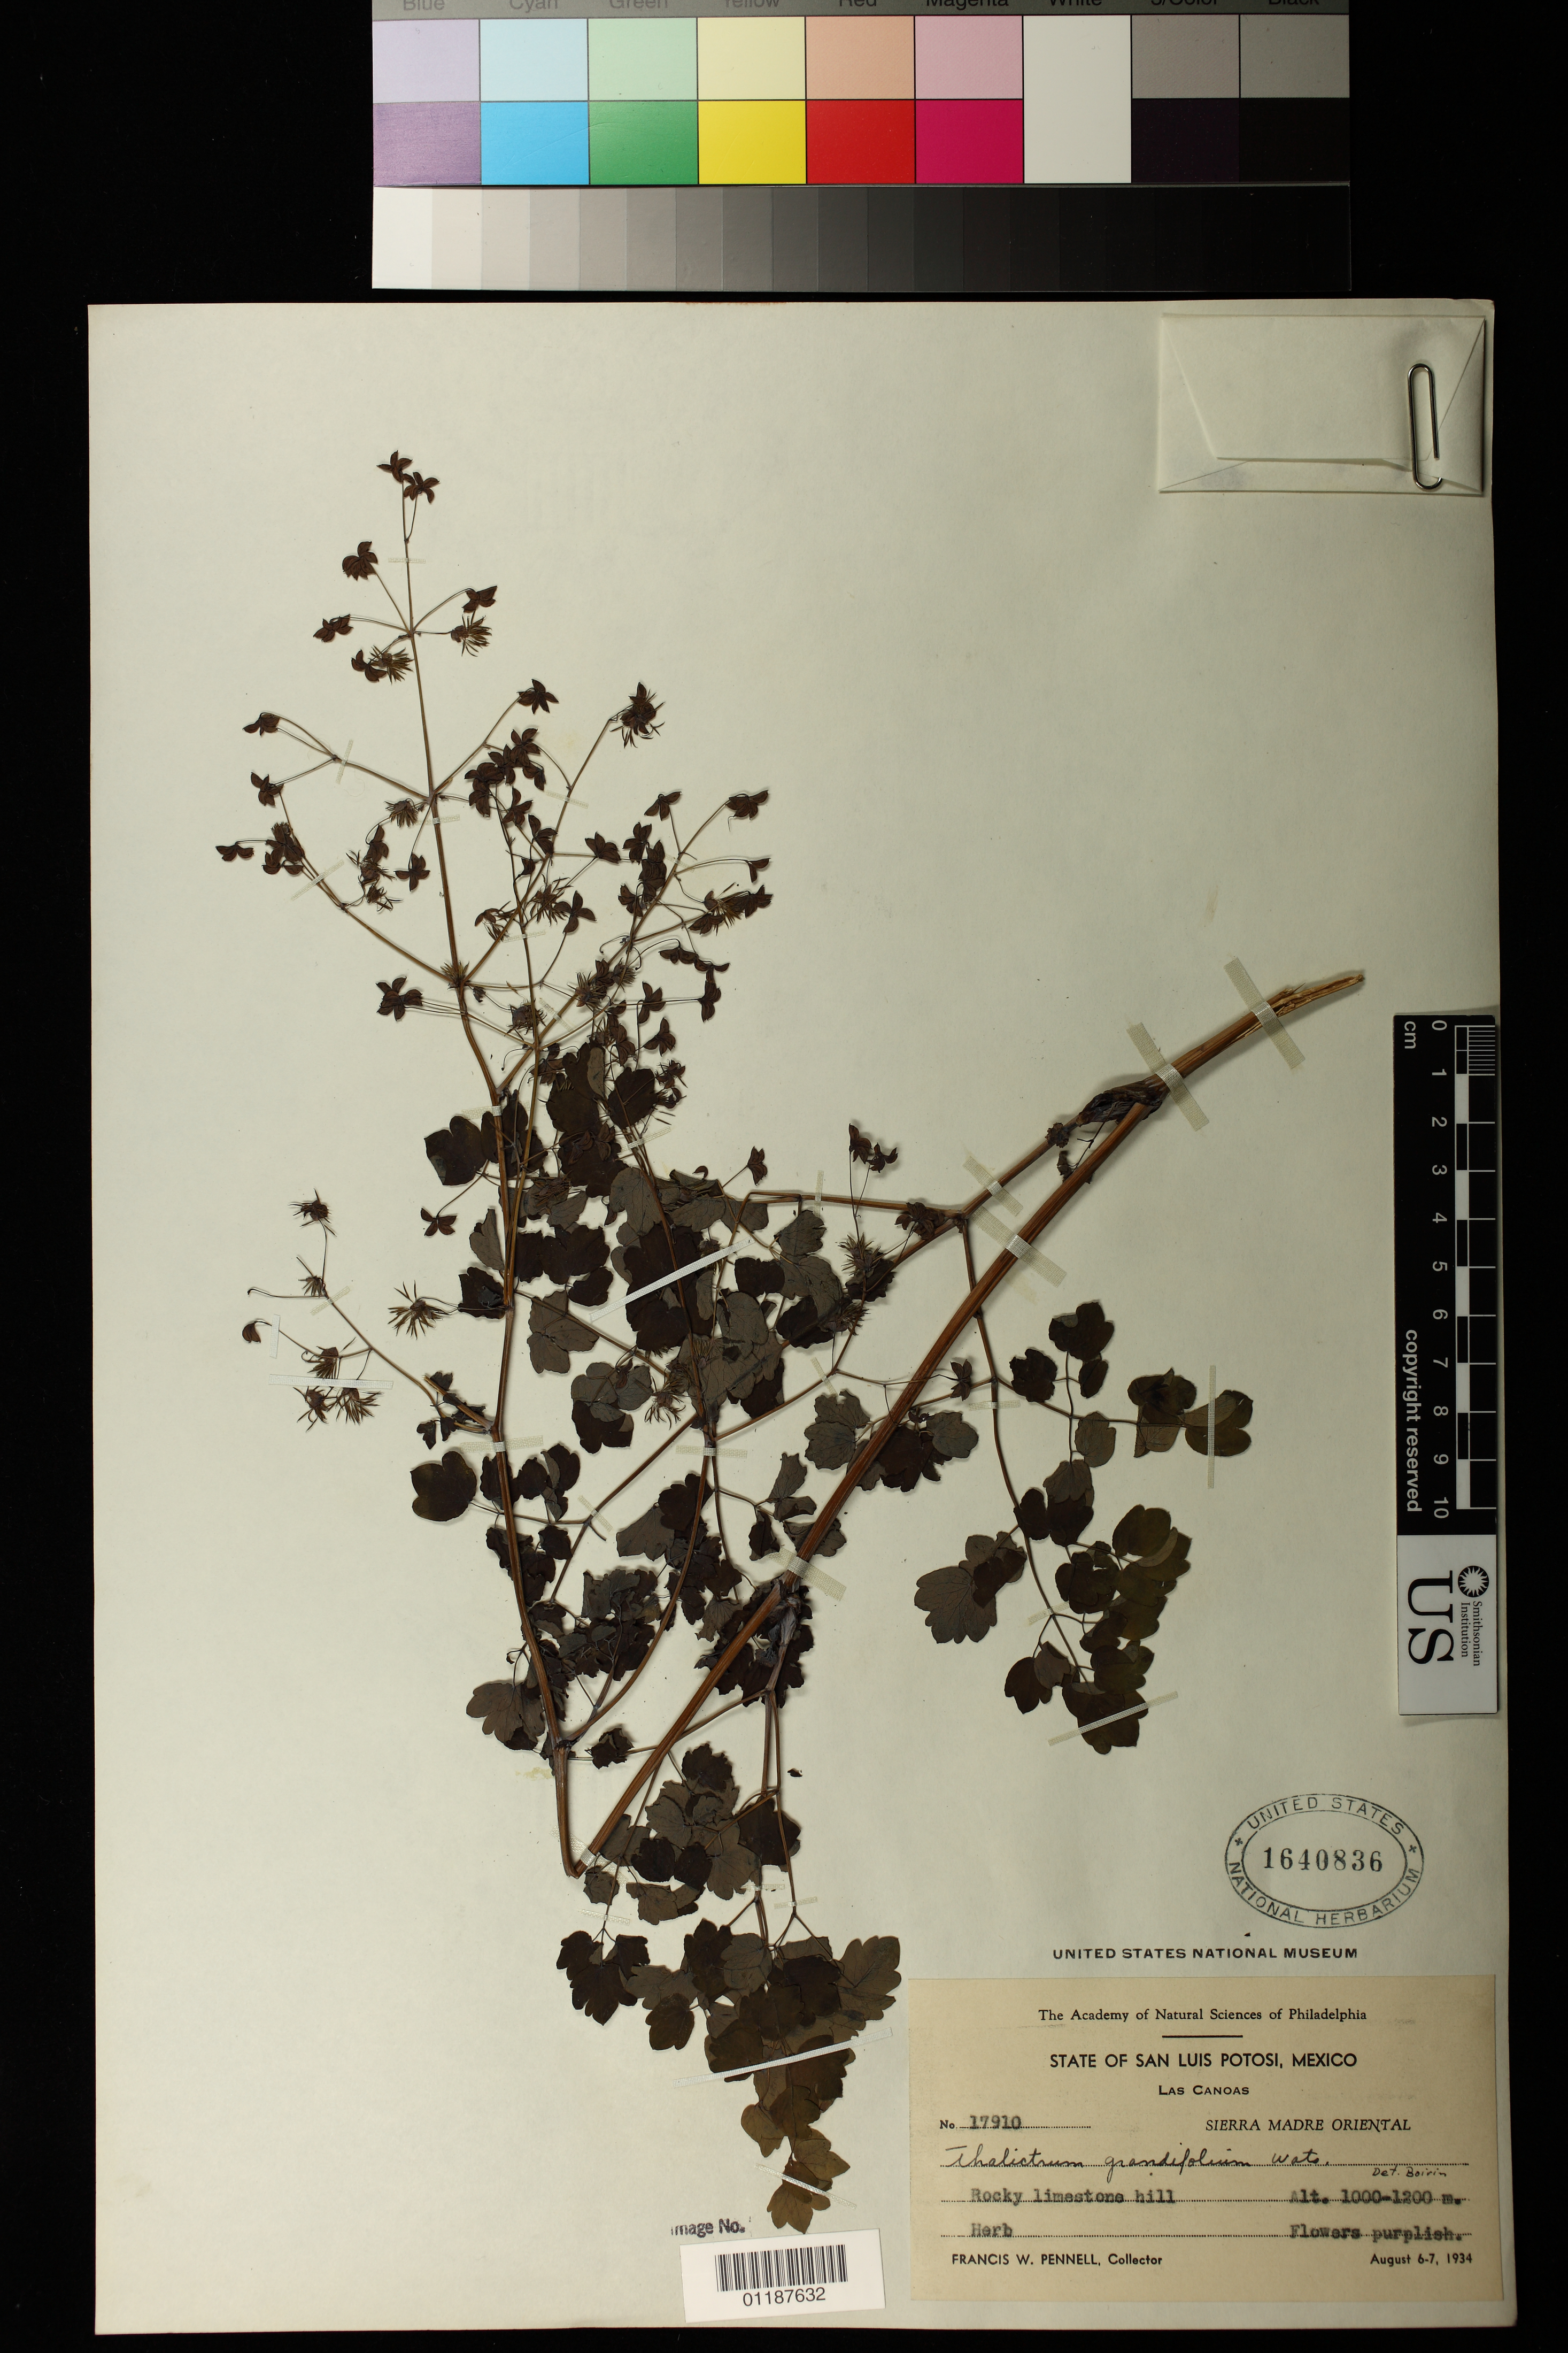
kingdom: Plantae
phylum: Tracheophyta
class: Magnoliopsida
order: Ranunculales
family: Ranunculaceae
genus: Thalictrum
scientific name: Thalictrum grandifolium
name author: S. Watson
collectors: F. W. Pennell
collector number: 17910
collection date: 1934-08-06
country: Mexico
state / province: San Luis Potosi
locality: Las Canoas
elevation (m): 1000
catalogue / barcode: US 1640836